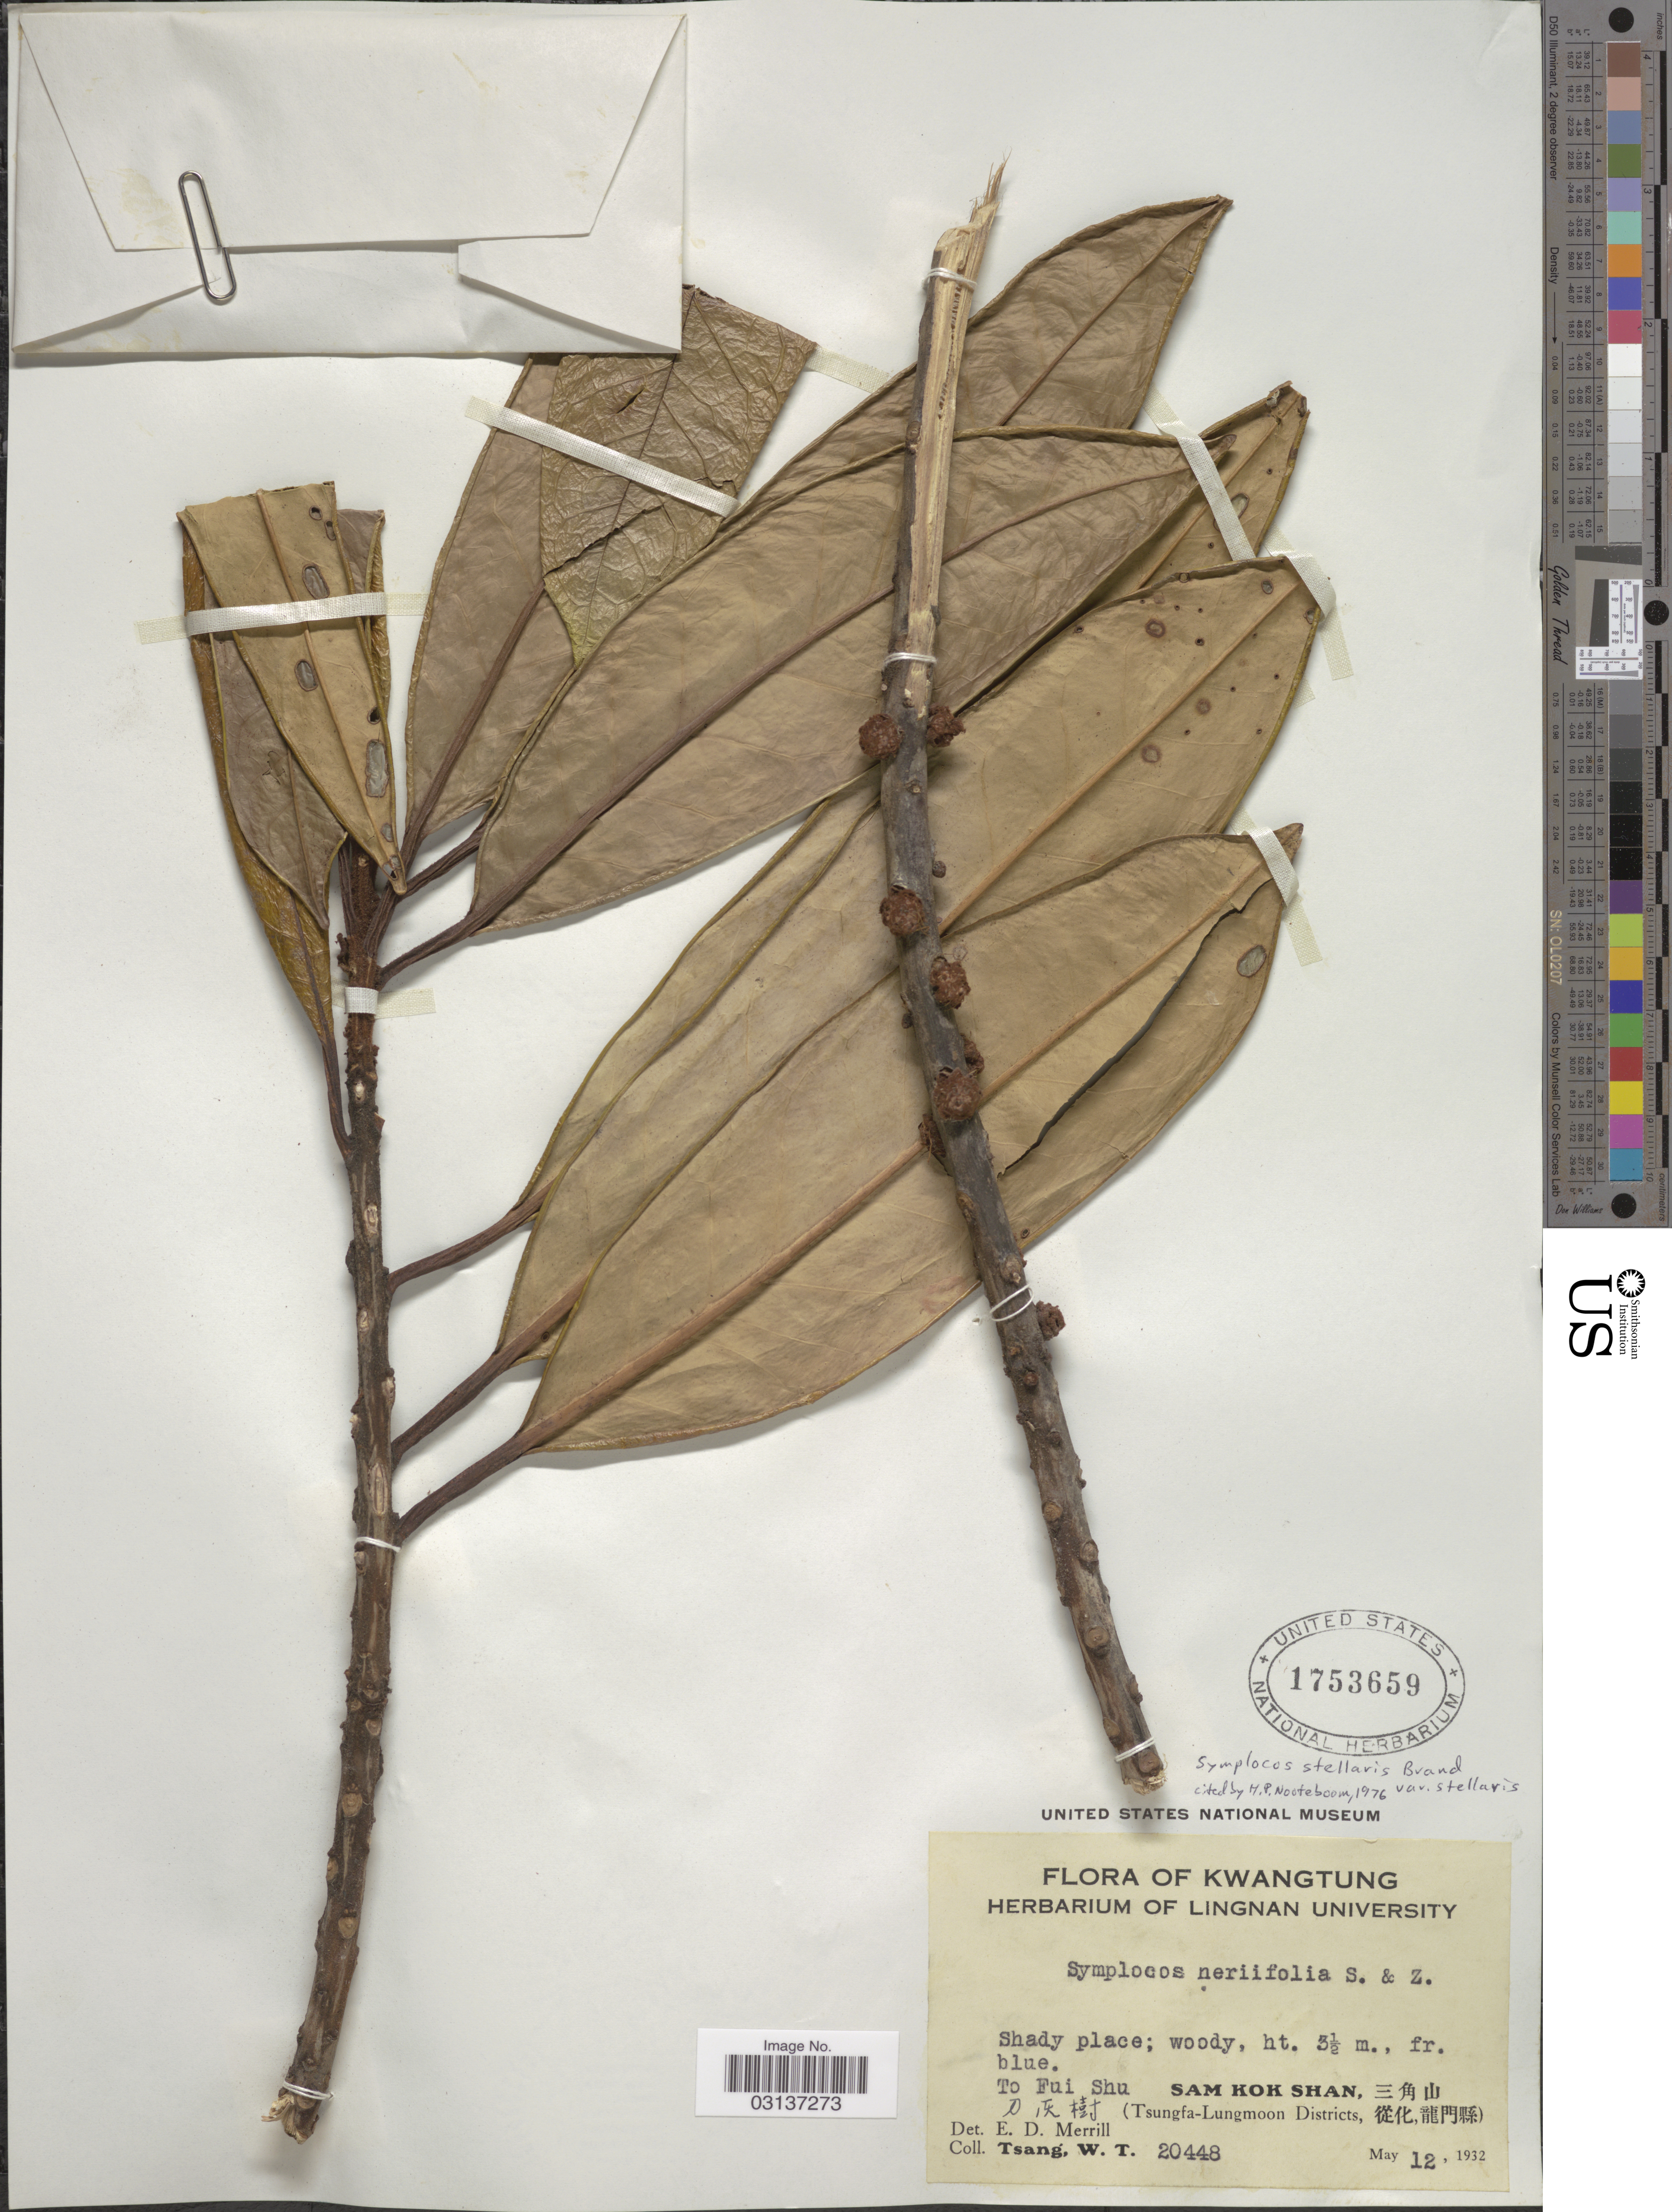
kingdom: Plantae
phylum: Tracheophyta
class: Magnoliopsida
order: Ericales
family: Symplocaceae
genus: Symplocos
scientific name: Symplocos stellaris var. stellaris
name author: Brand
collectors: W. T. Tsang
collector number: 20448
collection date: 1932-05-12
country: China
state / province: Guangdong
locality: Kwangtung. To Fui Shu. Sam Kok Shan, (Tsungfa-Lungmoon Districts).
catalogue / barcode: US 1753659